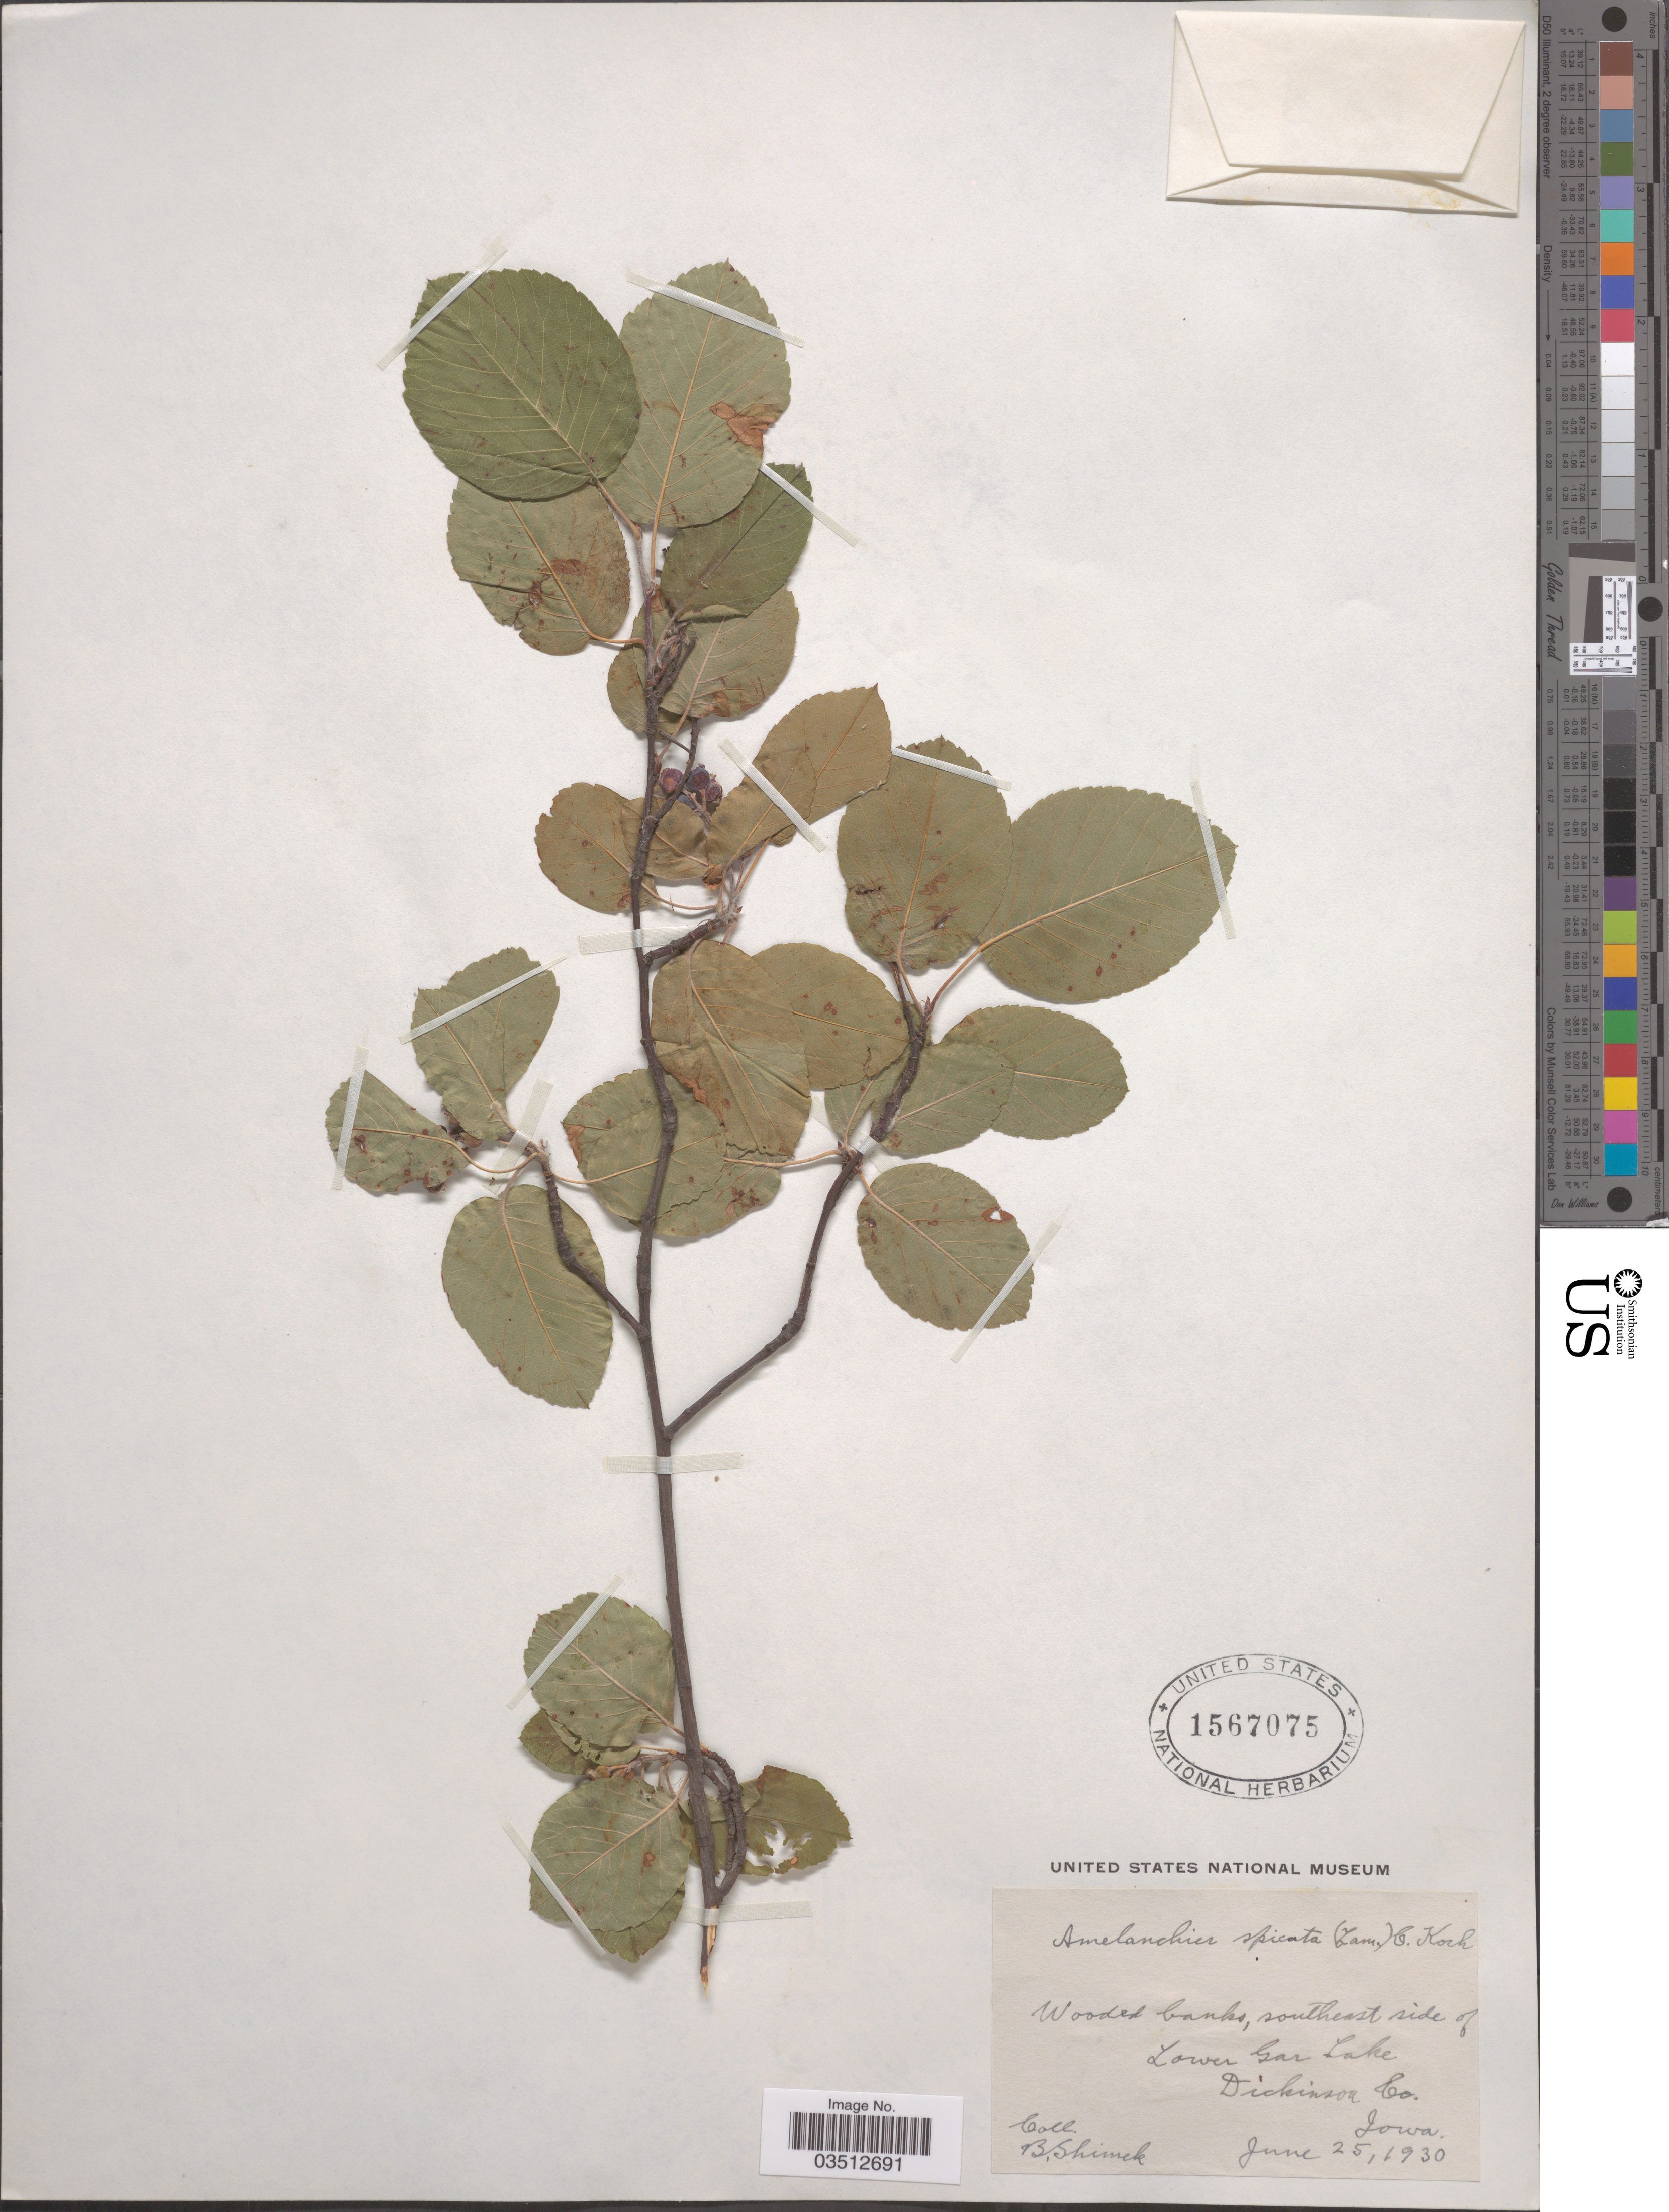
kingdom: Plantae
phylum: Tracheophyta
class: Magnoliopsida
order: Rosales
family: Rosaceae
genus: Amelanchier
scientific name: Amelanchier x spicata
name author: (Lam.) K. Koch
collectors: B. Shimek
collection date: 1930-06-25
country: United States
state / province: Iowa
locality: Wooded banks, southeast side of Lower Gar Lake, Dickinson Co.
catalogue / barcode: US 1567075